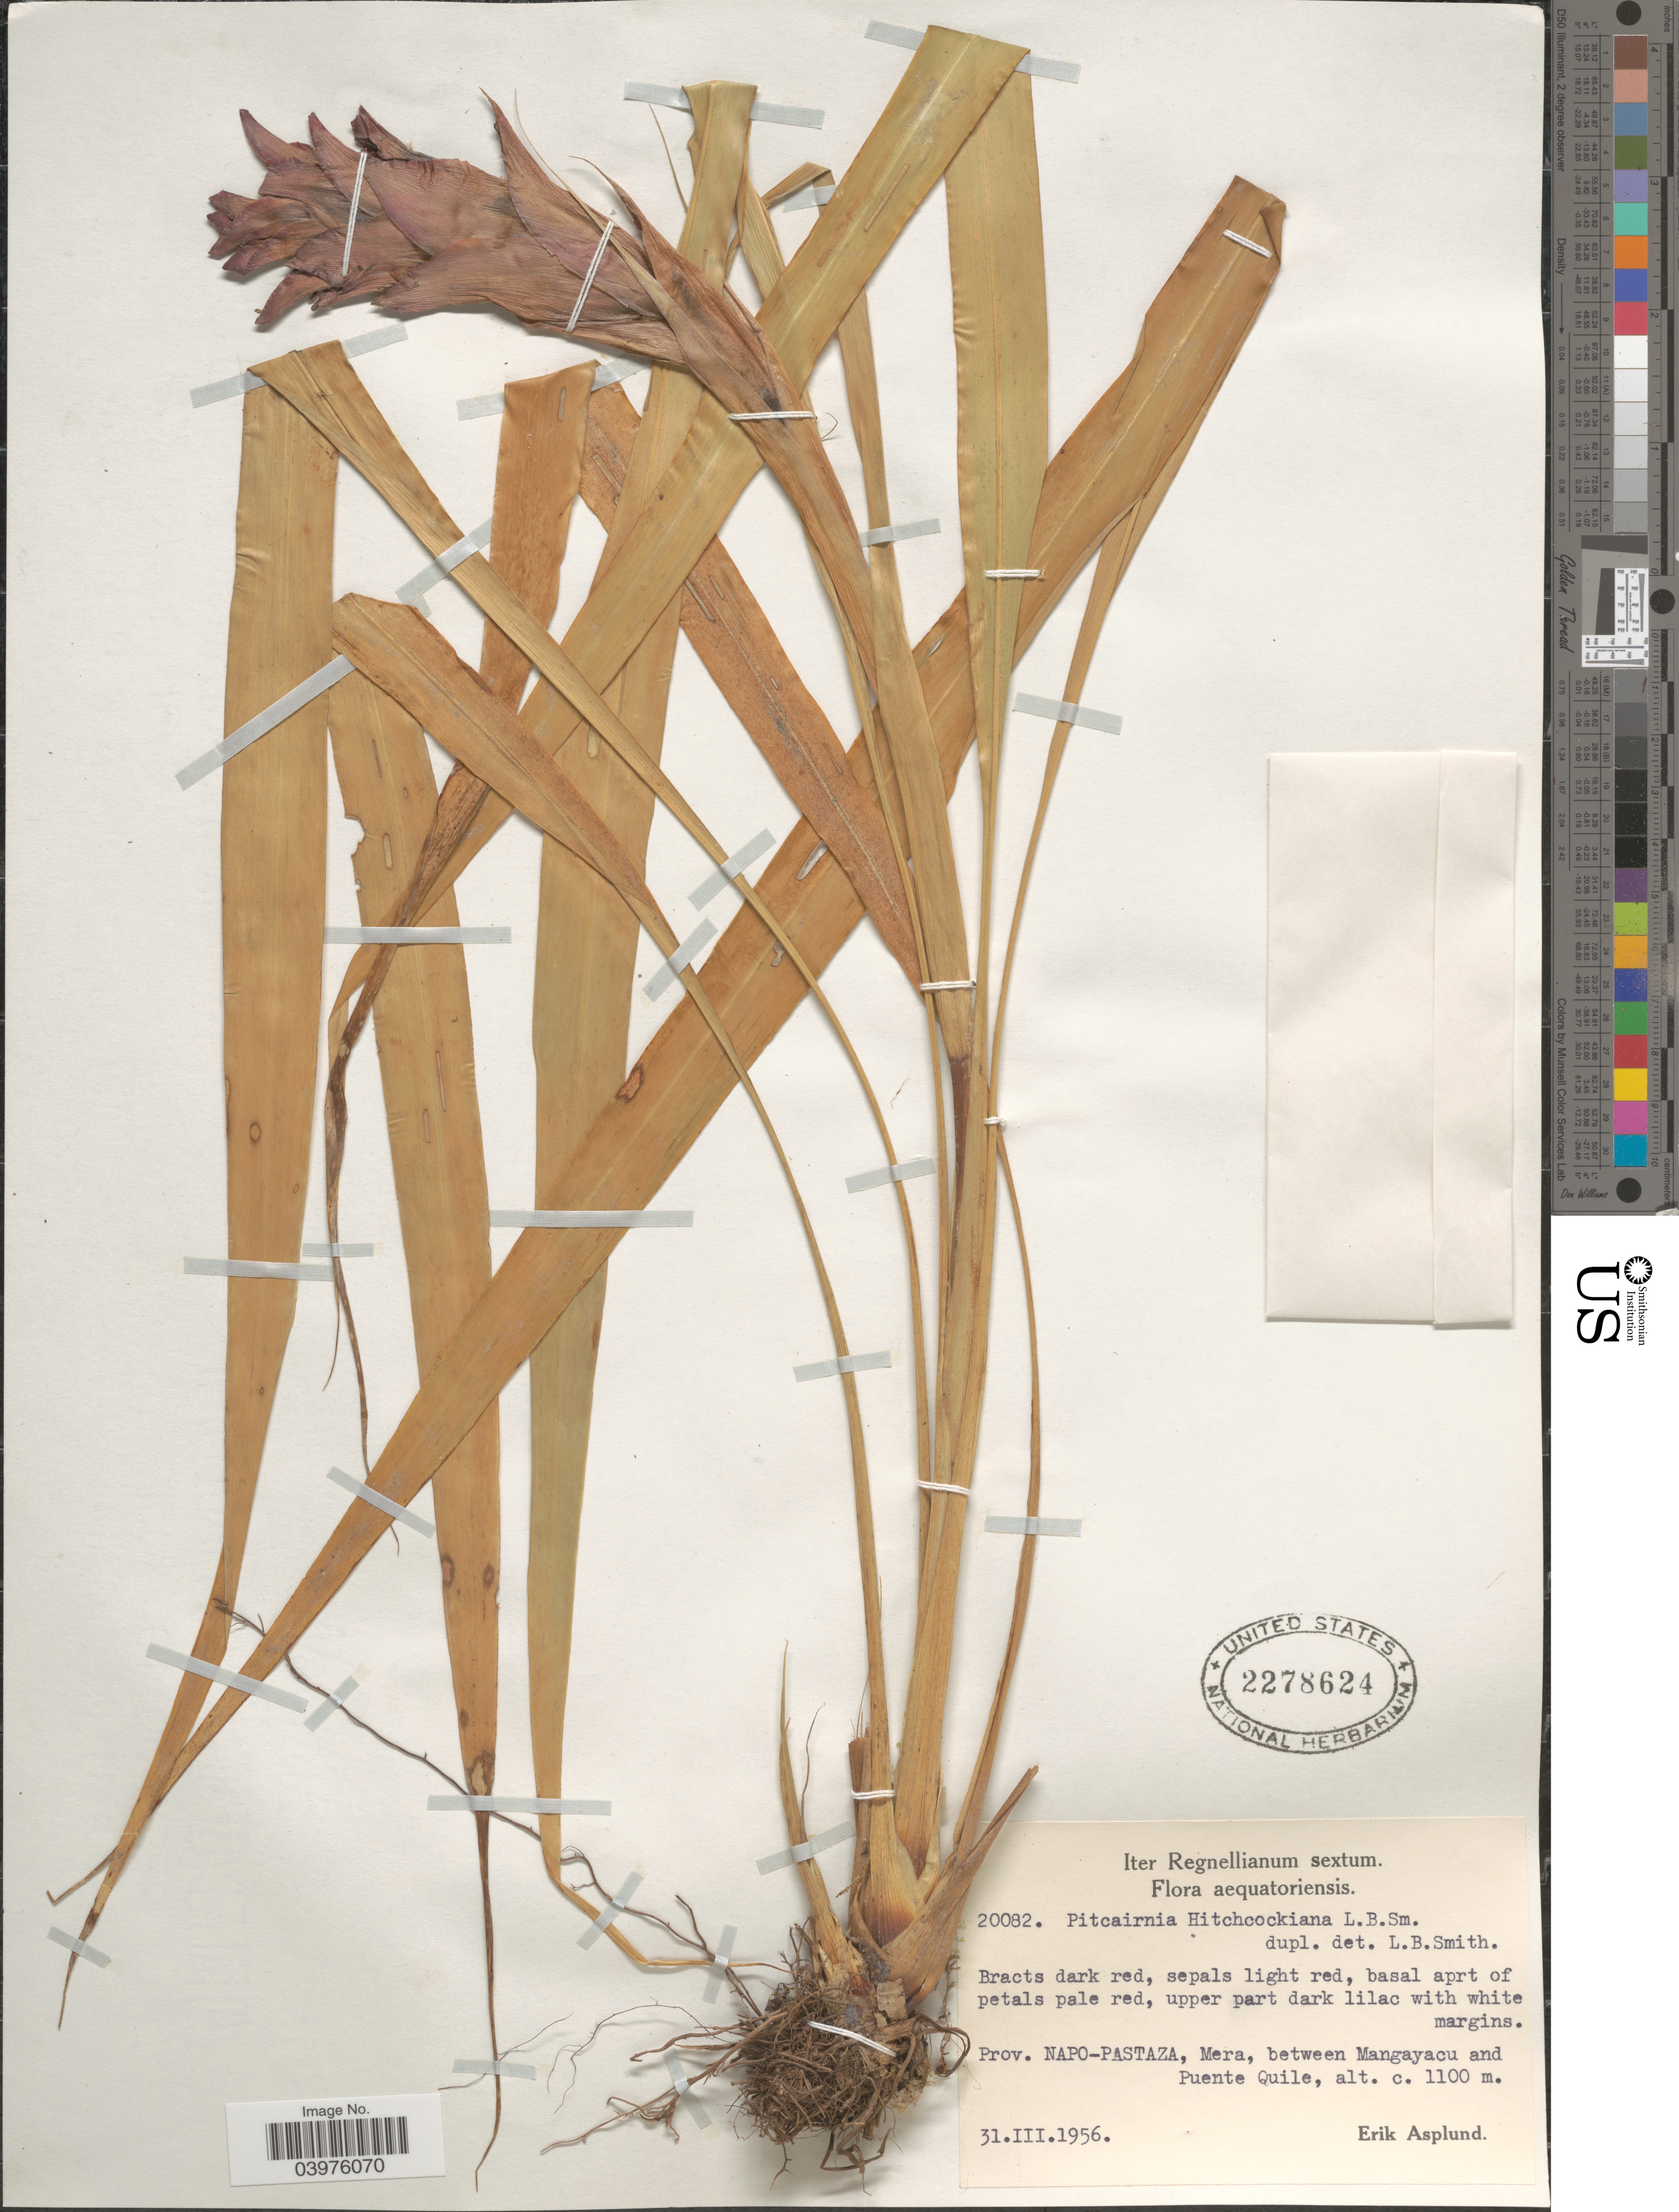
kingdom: Plantae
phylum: Tracheophyta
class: Liliopsida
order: Poales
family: Bromeliaceae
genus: Pitcairnia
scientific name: Pitcairnia hitchcockiana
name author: L.B. Sm.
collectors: E. Asplund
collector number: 20082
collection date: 1956-03-31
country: Ecuador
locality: Prov. Napo-Pastaza, Mera, between Mangayacu and Puente Quile.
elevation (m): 1100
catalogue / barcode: US 2278624